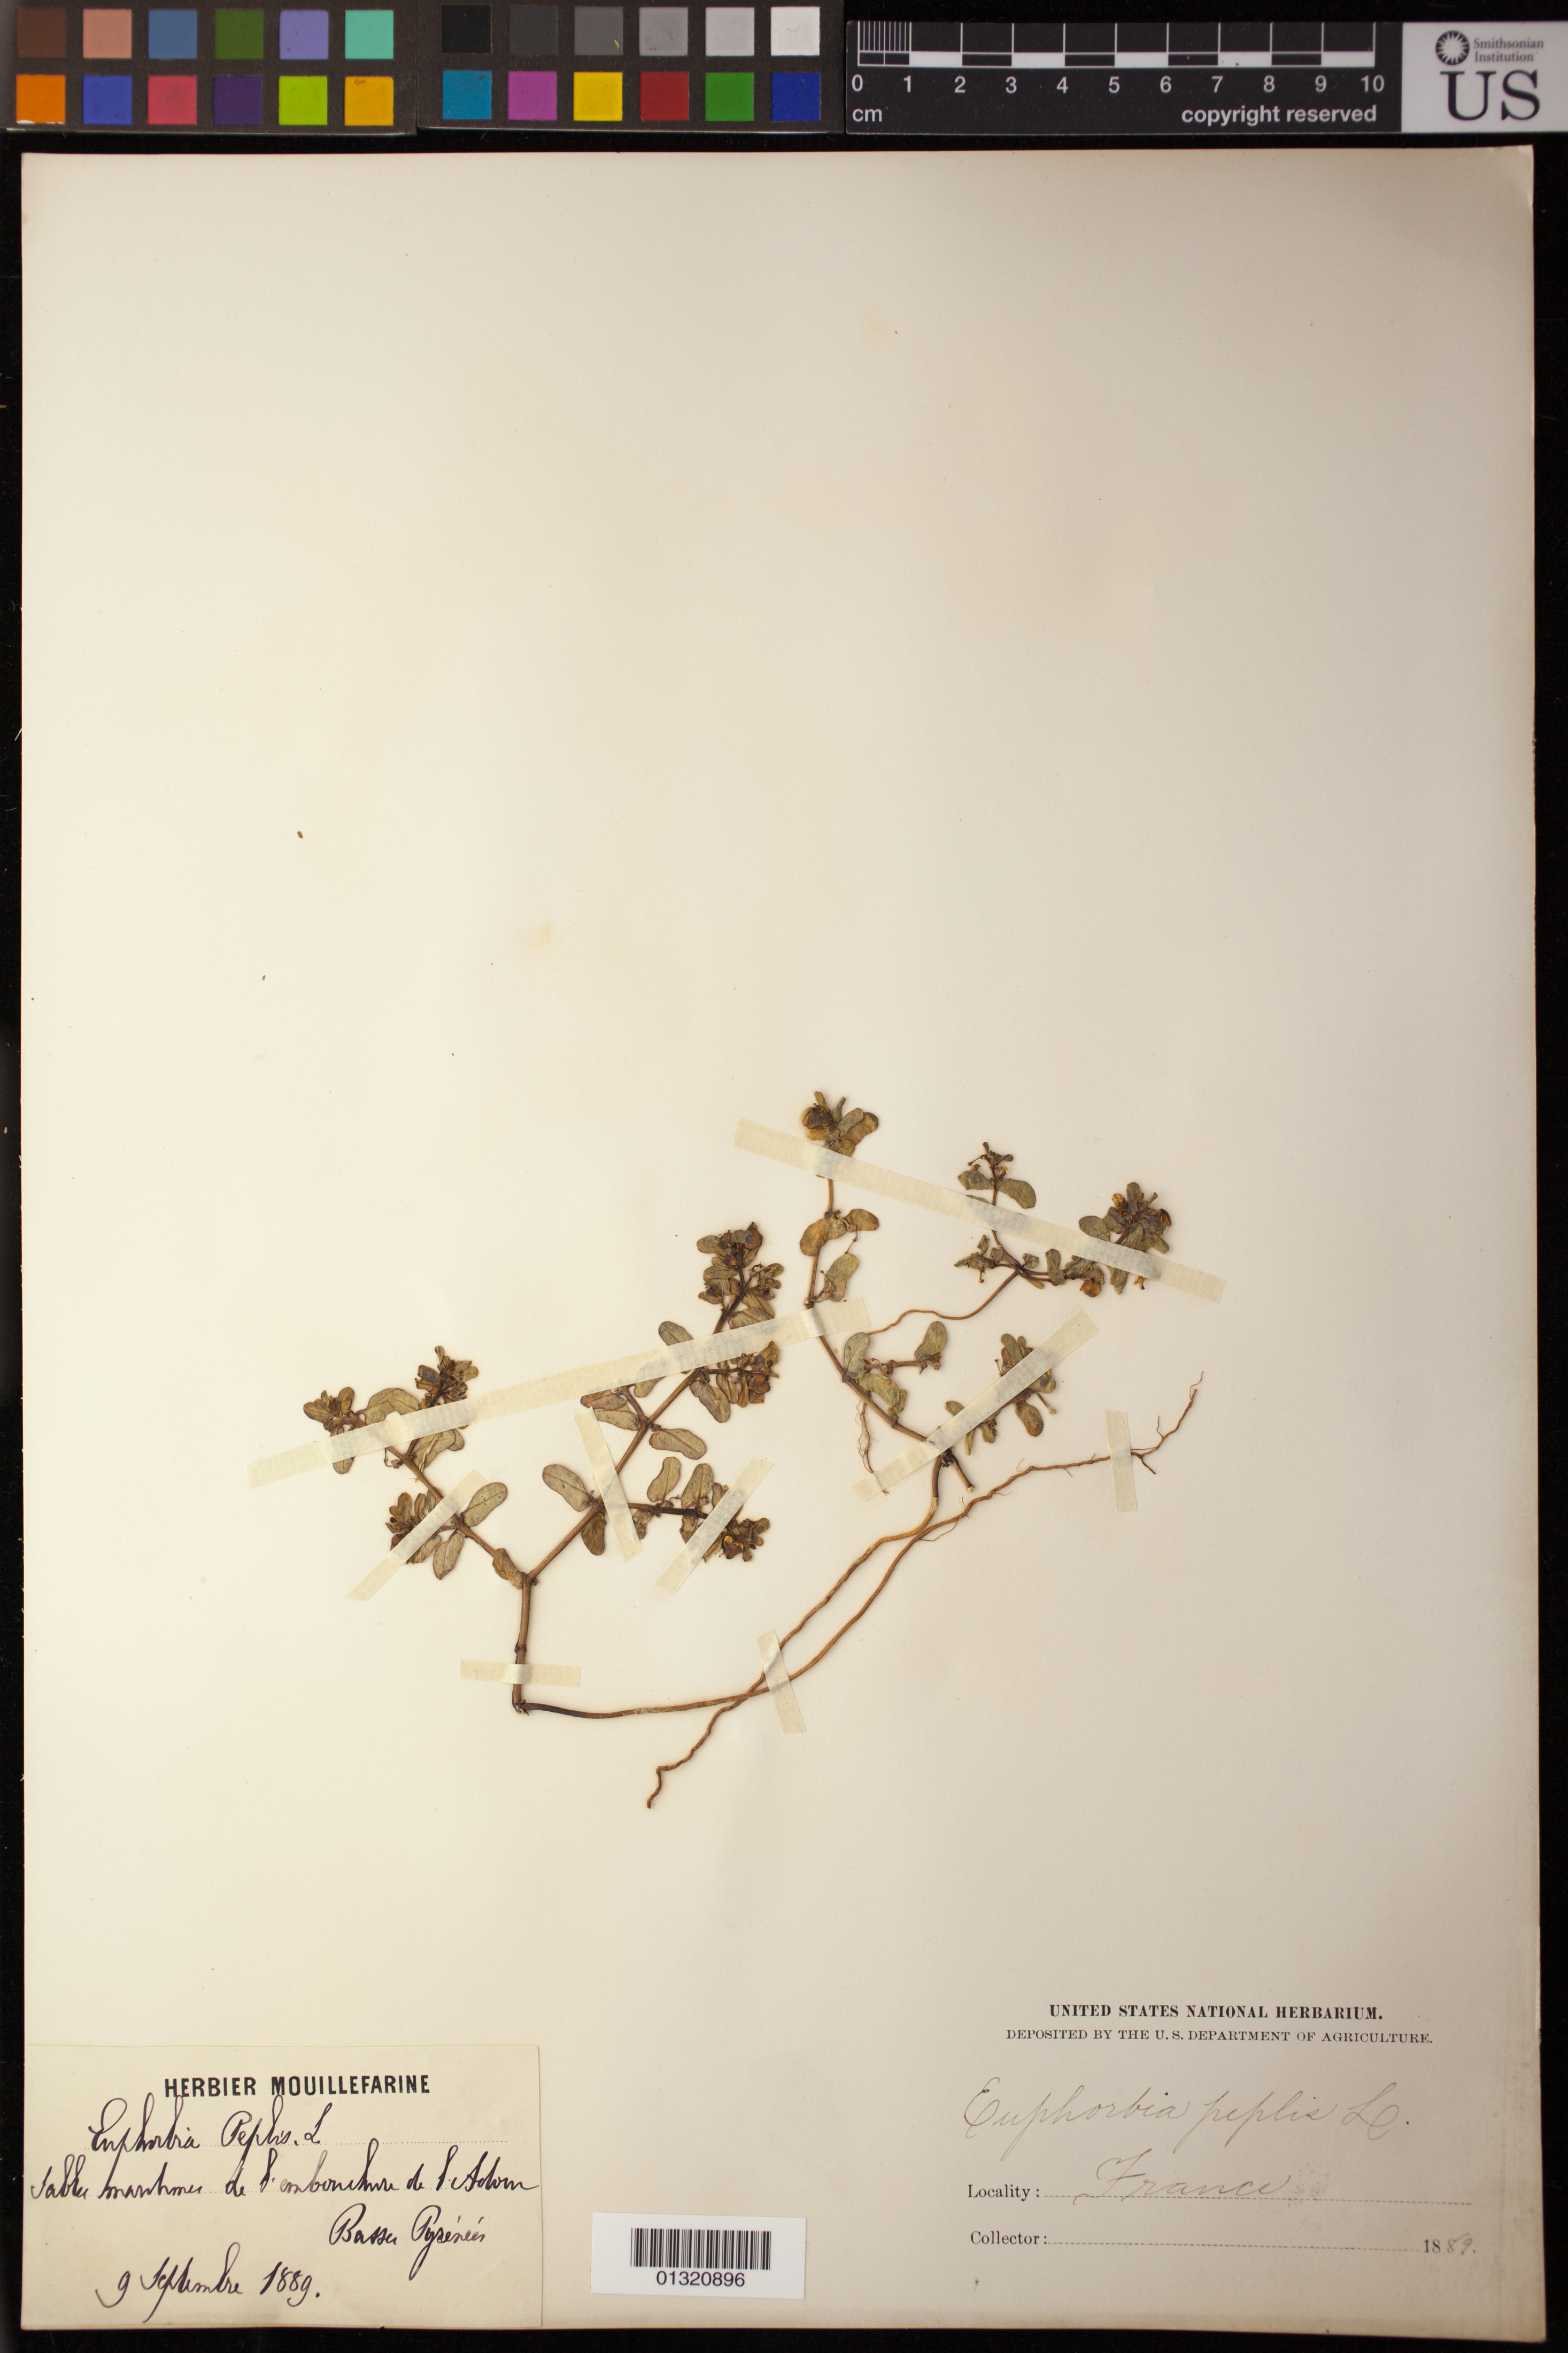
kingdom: Plantae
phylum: Tracheophyta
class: Magnoliopsida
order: Malpighiales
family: Euphorbiaceae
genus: Euphorbia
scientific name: Euphorbia peplus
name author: L.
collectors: A. E. Mouillefarine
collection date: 1889-09-09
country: France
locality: Basse Pyrenees [Basse Pérennés]